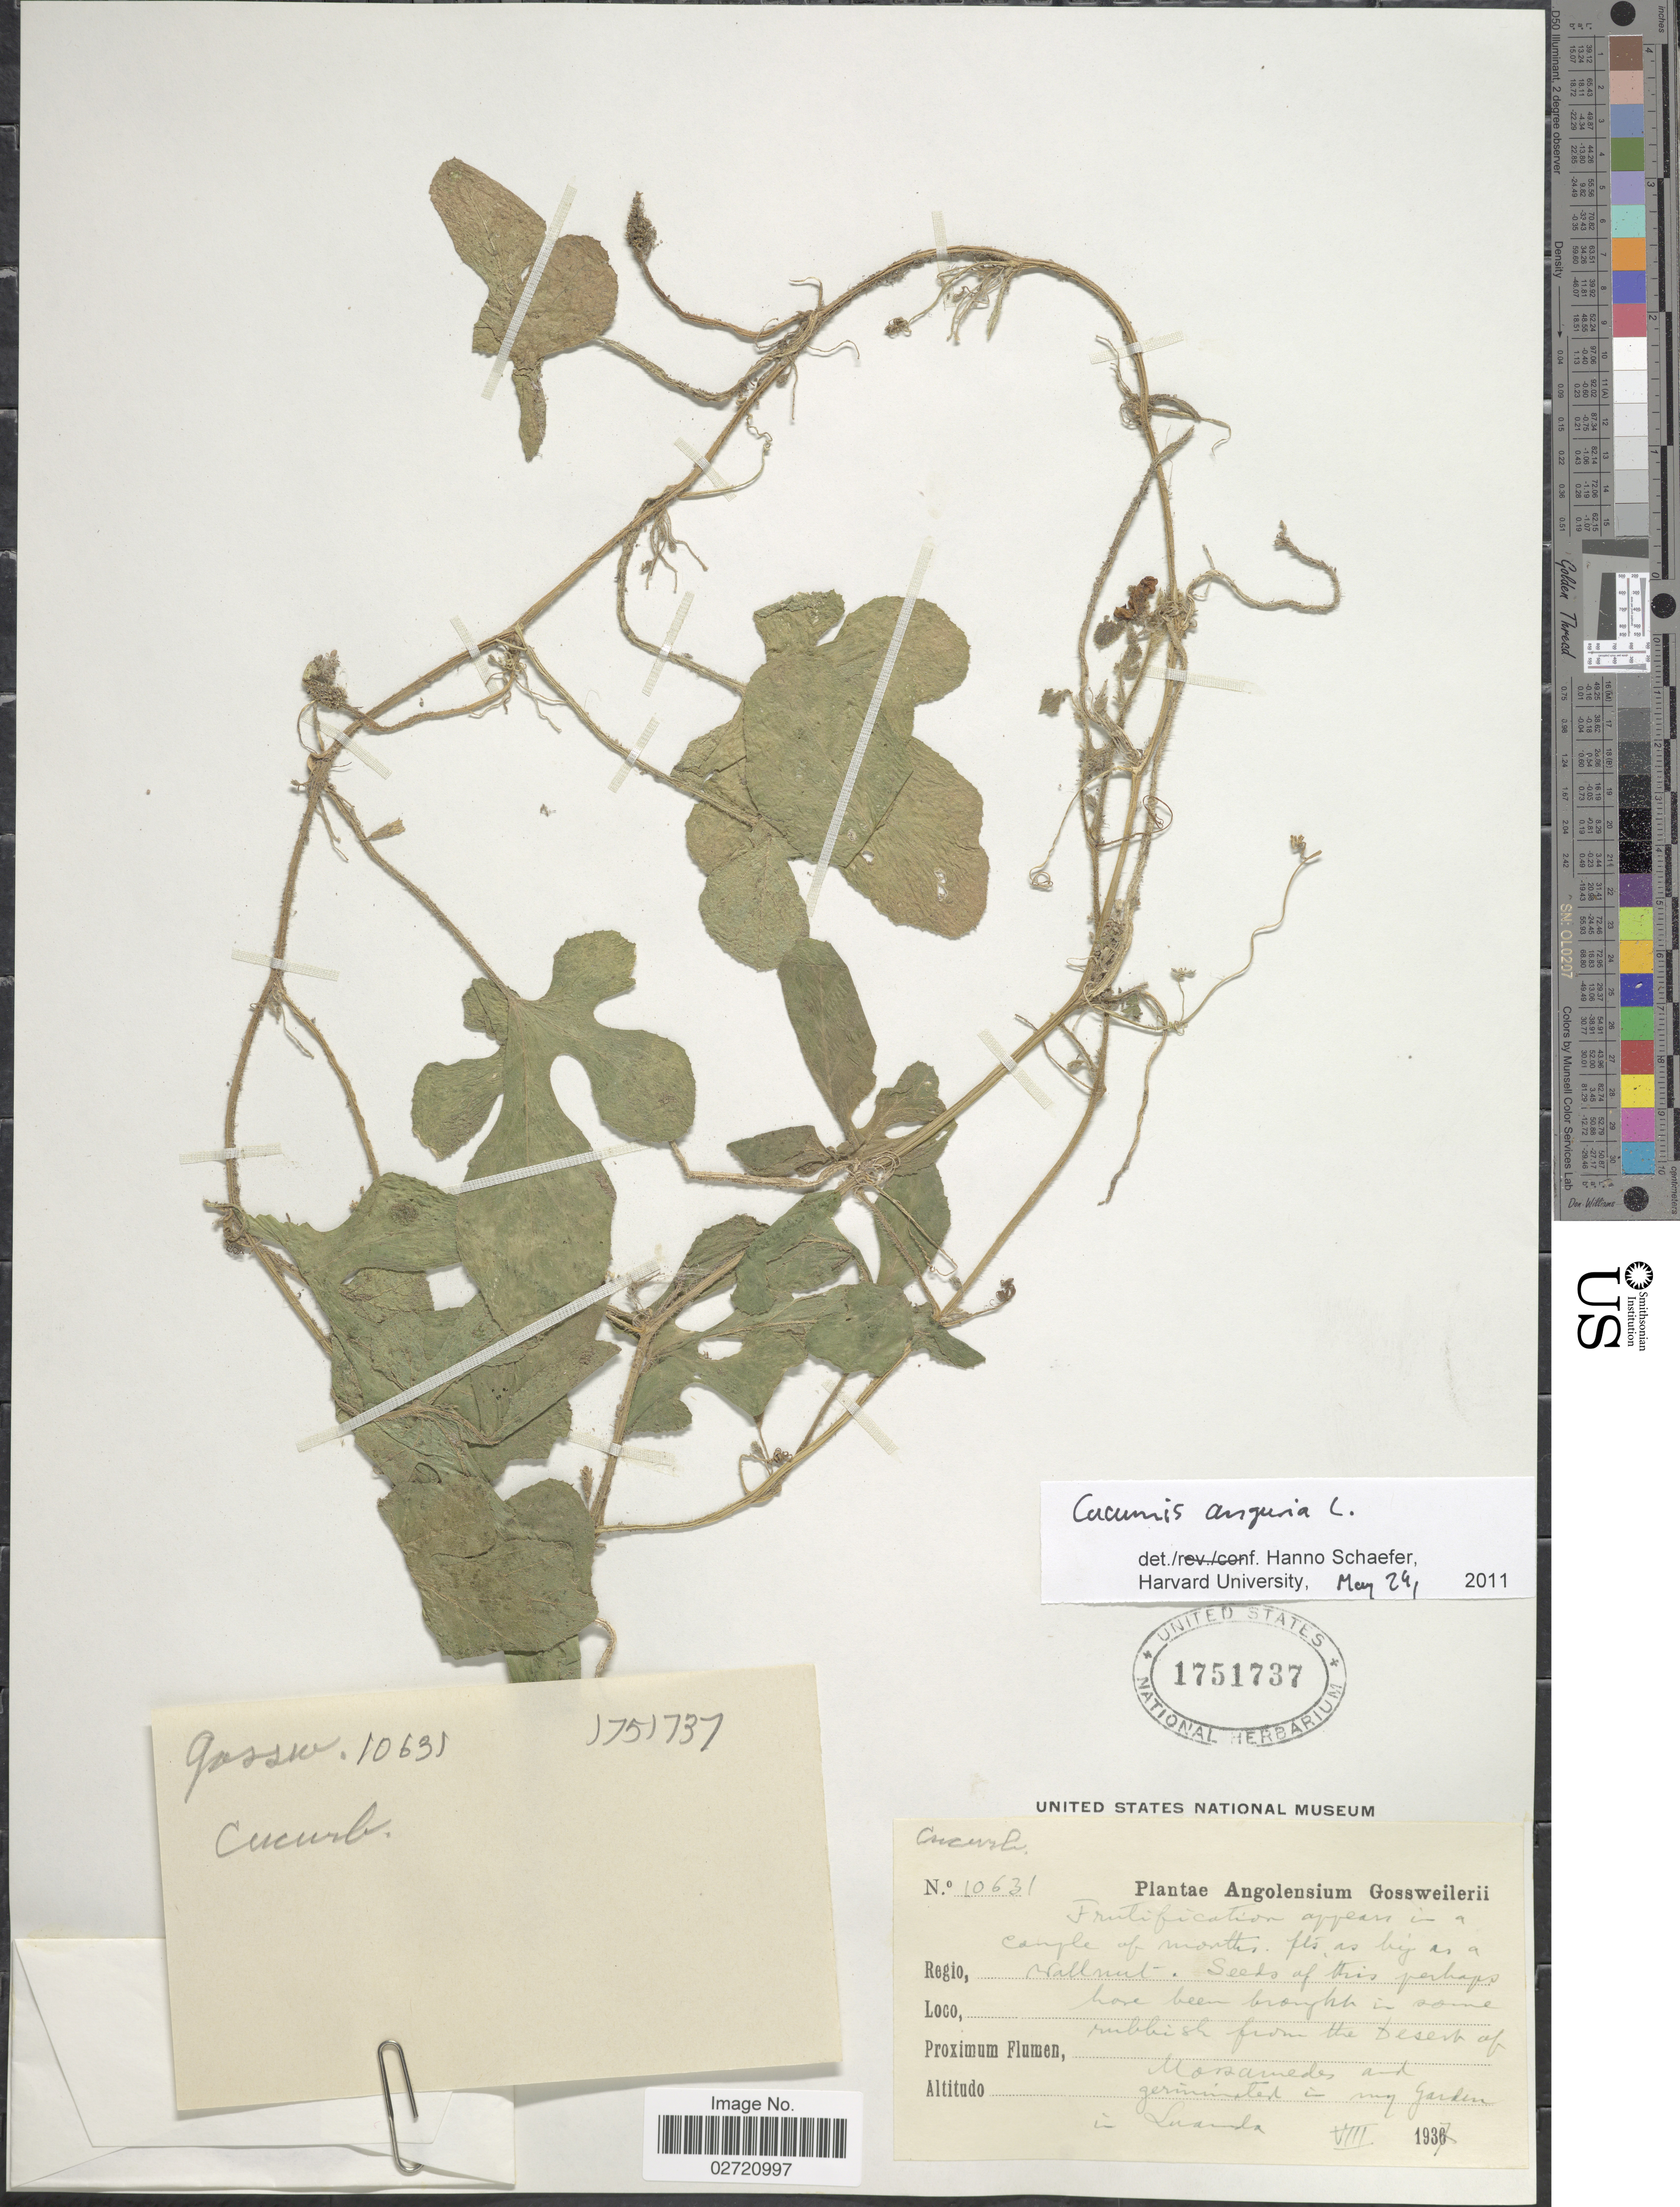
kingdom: Plantae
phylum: Tracheophyta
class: Magnoliopsida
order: Cucurbitales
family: Cucurbitaceae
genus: Cucumis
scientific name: Cucumis anguria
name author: L.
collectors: -. Gossweiler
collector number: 10631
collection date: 1937-08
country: Angola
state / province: Luanda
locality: Seeds of this perhaps have been brought in some rubbish from the desert of Mosamedas and geraminated in Garden in Luanda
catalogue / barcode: US 1751737